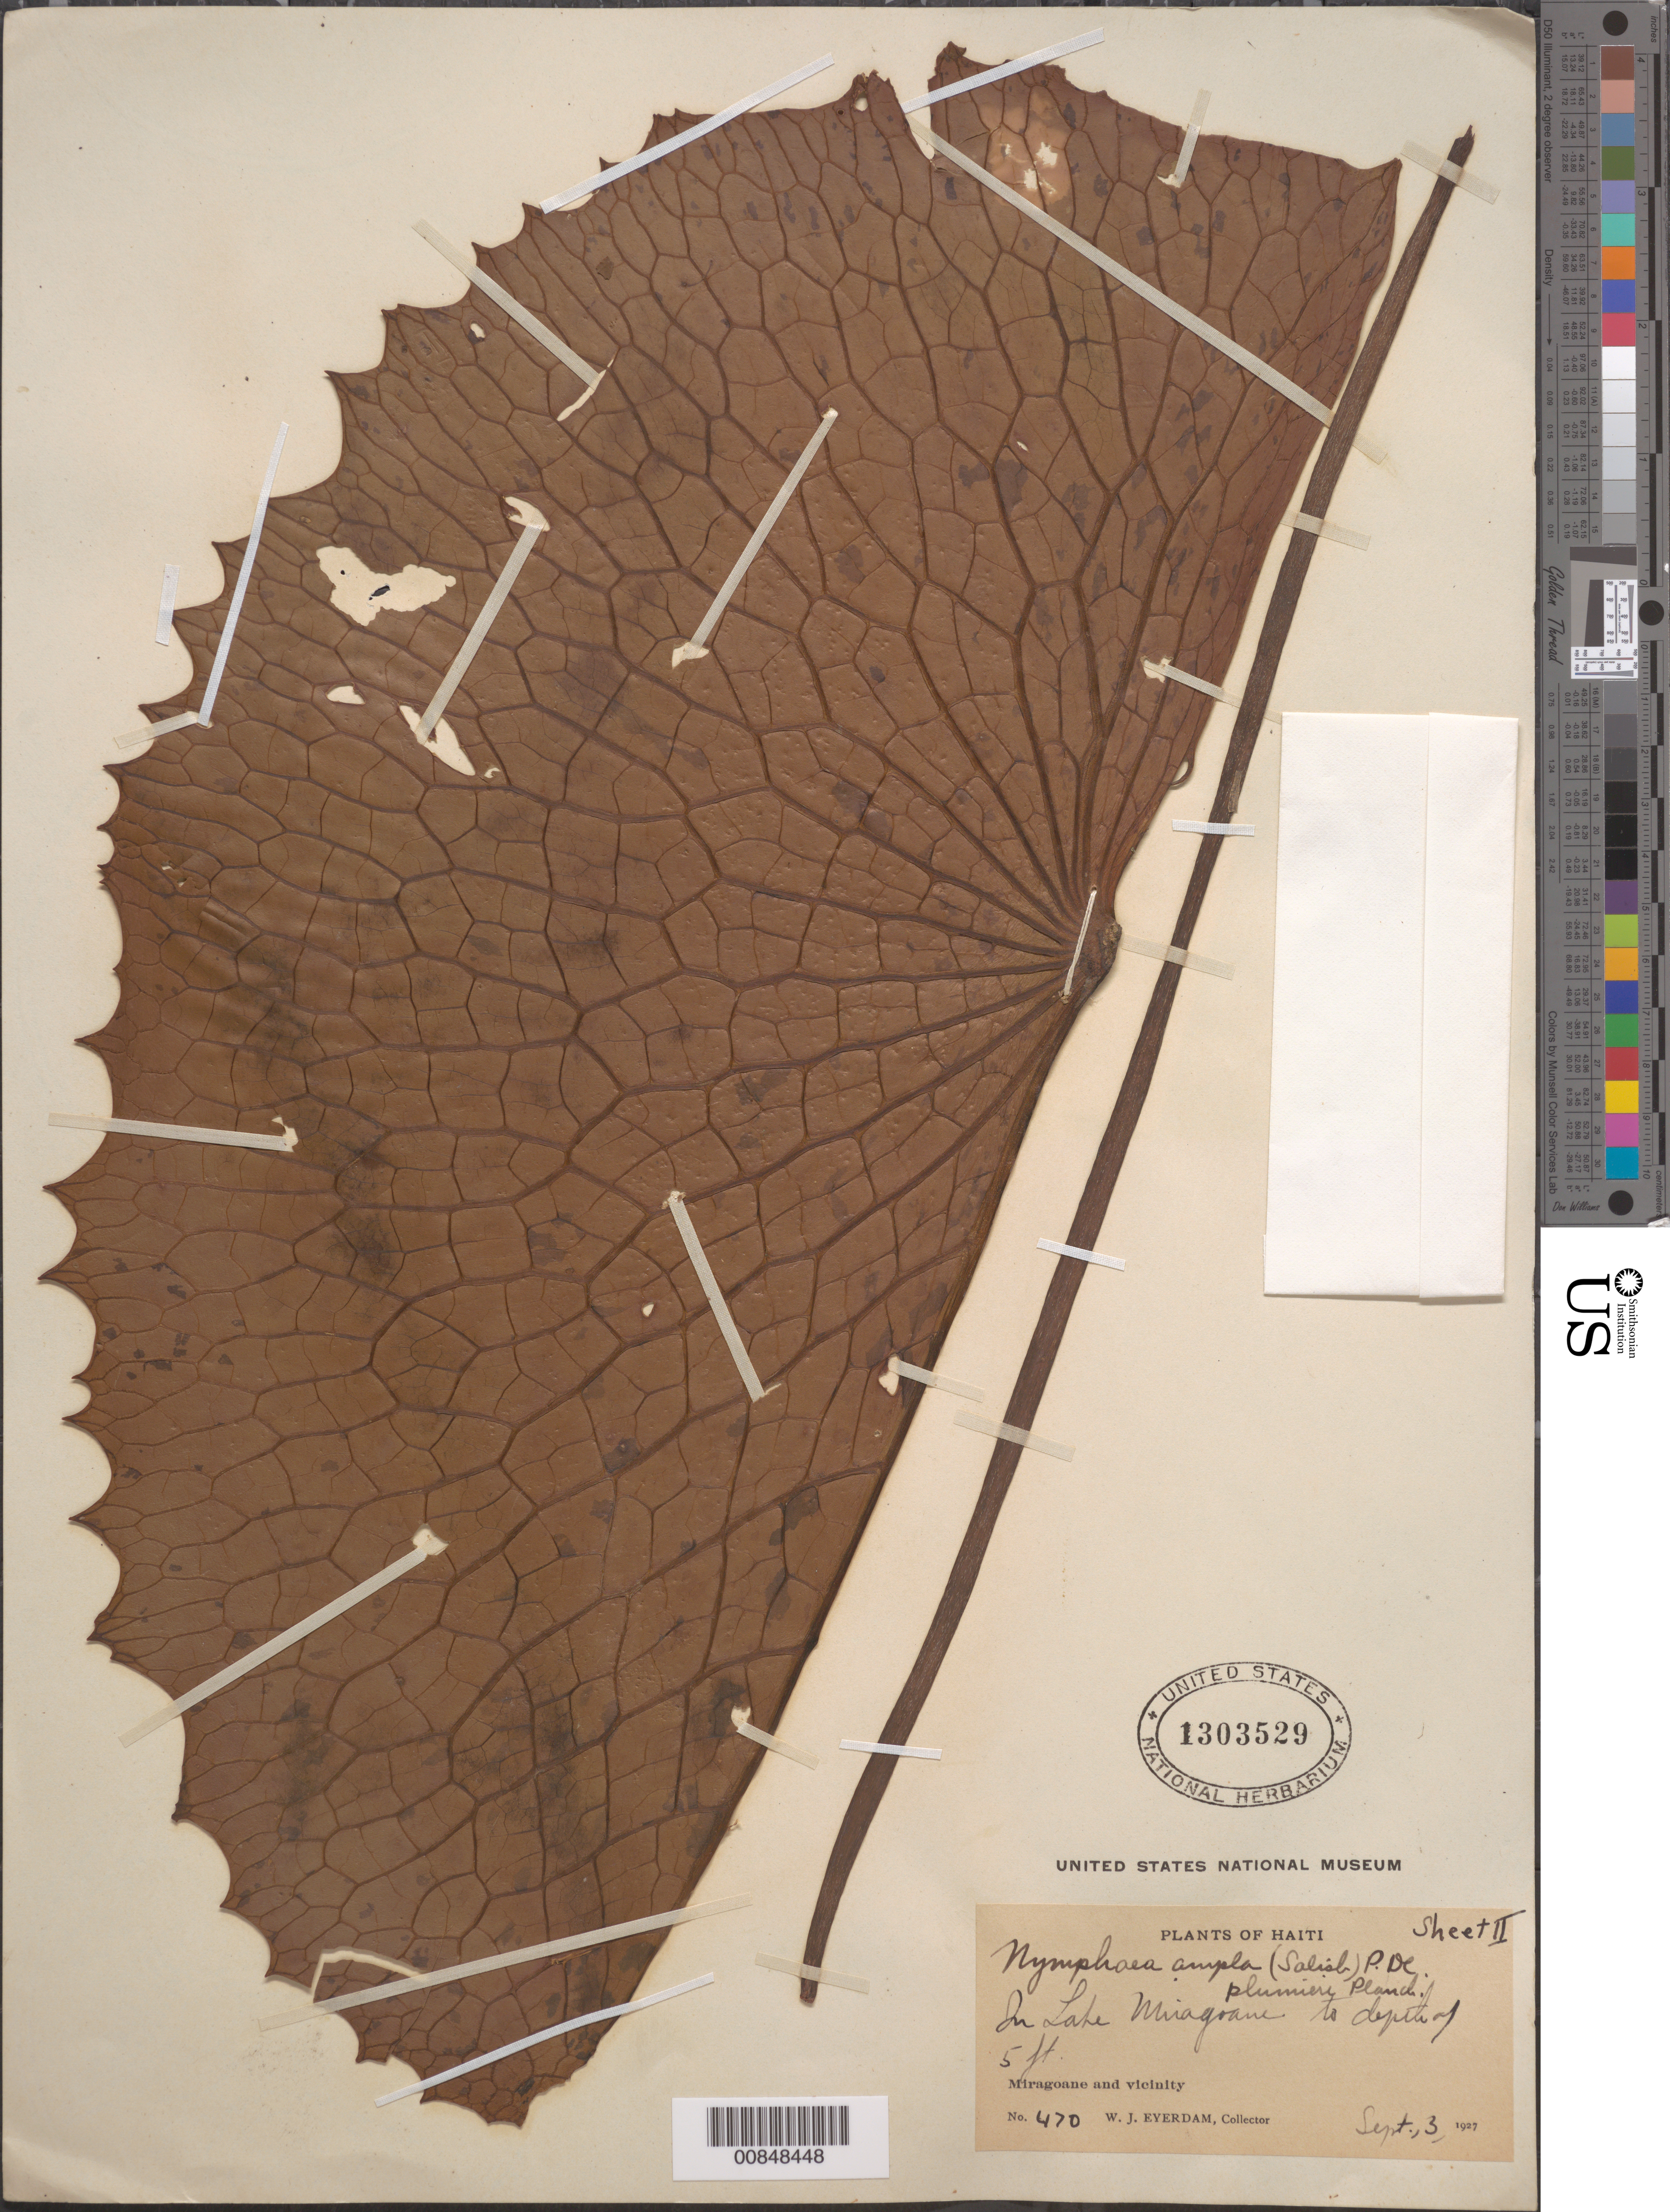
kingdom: Plantae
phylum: Tracheophyta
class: Magnoliopsida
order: Nymphaeales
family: Nymphaeaceae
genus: Nymphaea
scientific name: Nymphaea ampla var. ampla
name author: (Salisb.) DC.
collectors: W. J. Eyerdam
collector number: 470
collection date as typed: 03 Sep 1927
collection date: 1927-09-03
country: Haiti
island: Hispaniola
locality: In Lake Miragoane.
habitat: In lake.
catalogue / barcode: US 1303529